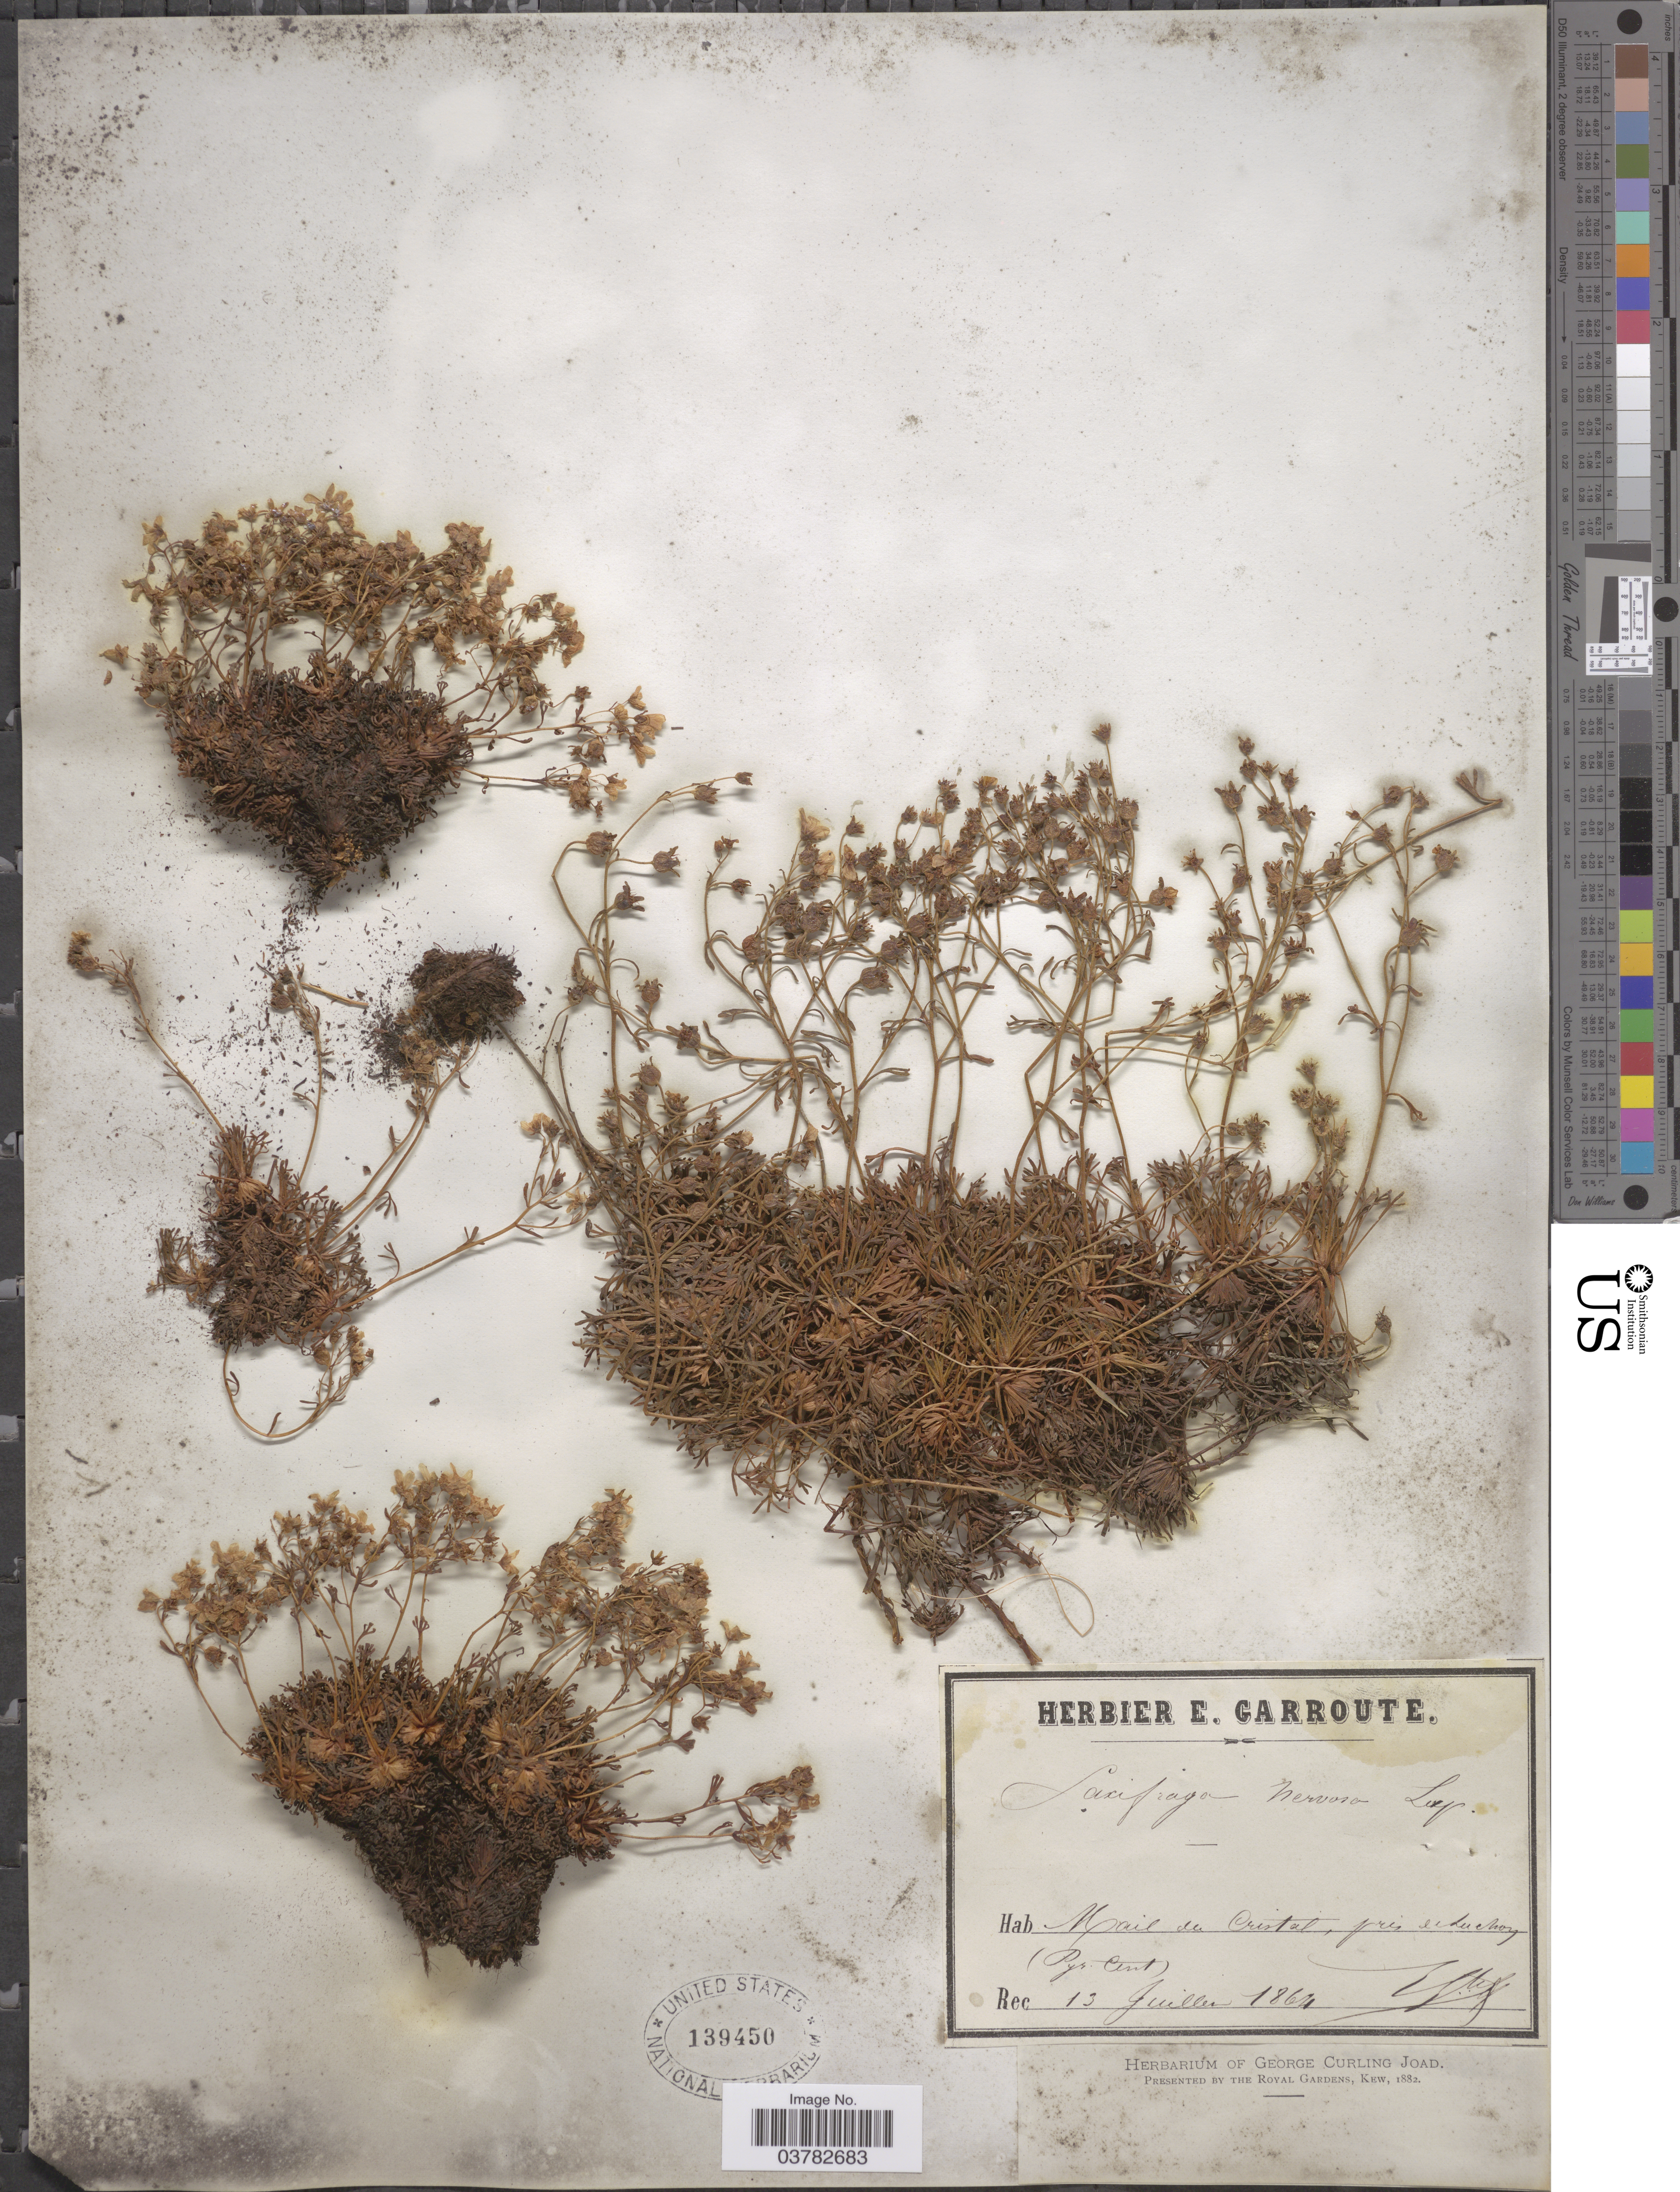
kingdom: Plantae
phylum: Tracheophyta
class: Magnoliopsida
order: Saxifragales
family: Saxifragaceae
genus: Saxifraga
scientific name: Saxifraga nervosa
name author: Lapeyr.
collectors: E. Garroute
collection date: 1864-07-13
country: France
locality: Mail de Cristal, prés [illegible text] Luchon (Pyr. Cent.).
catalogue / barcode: US 139450